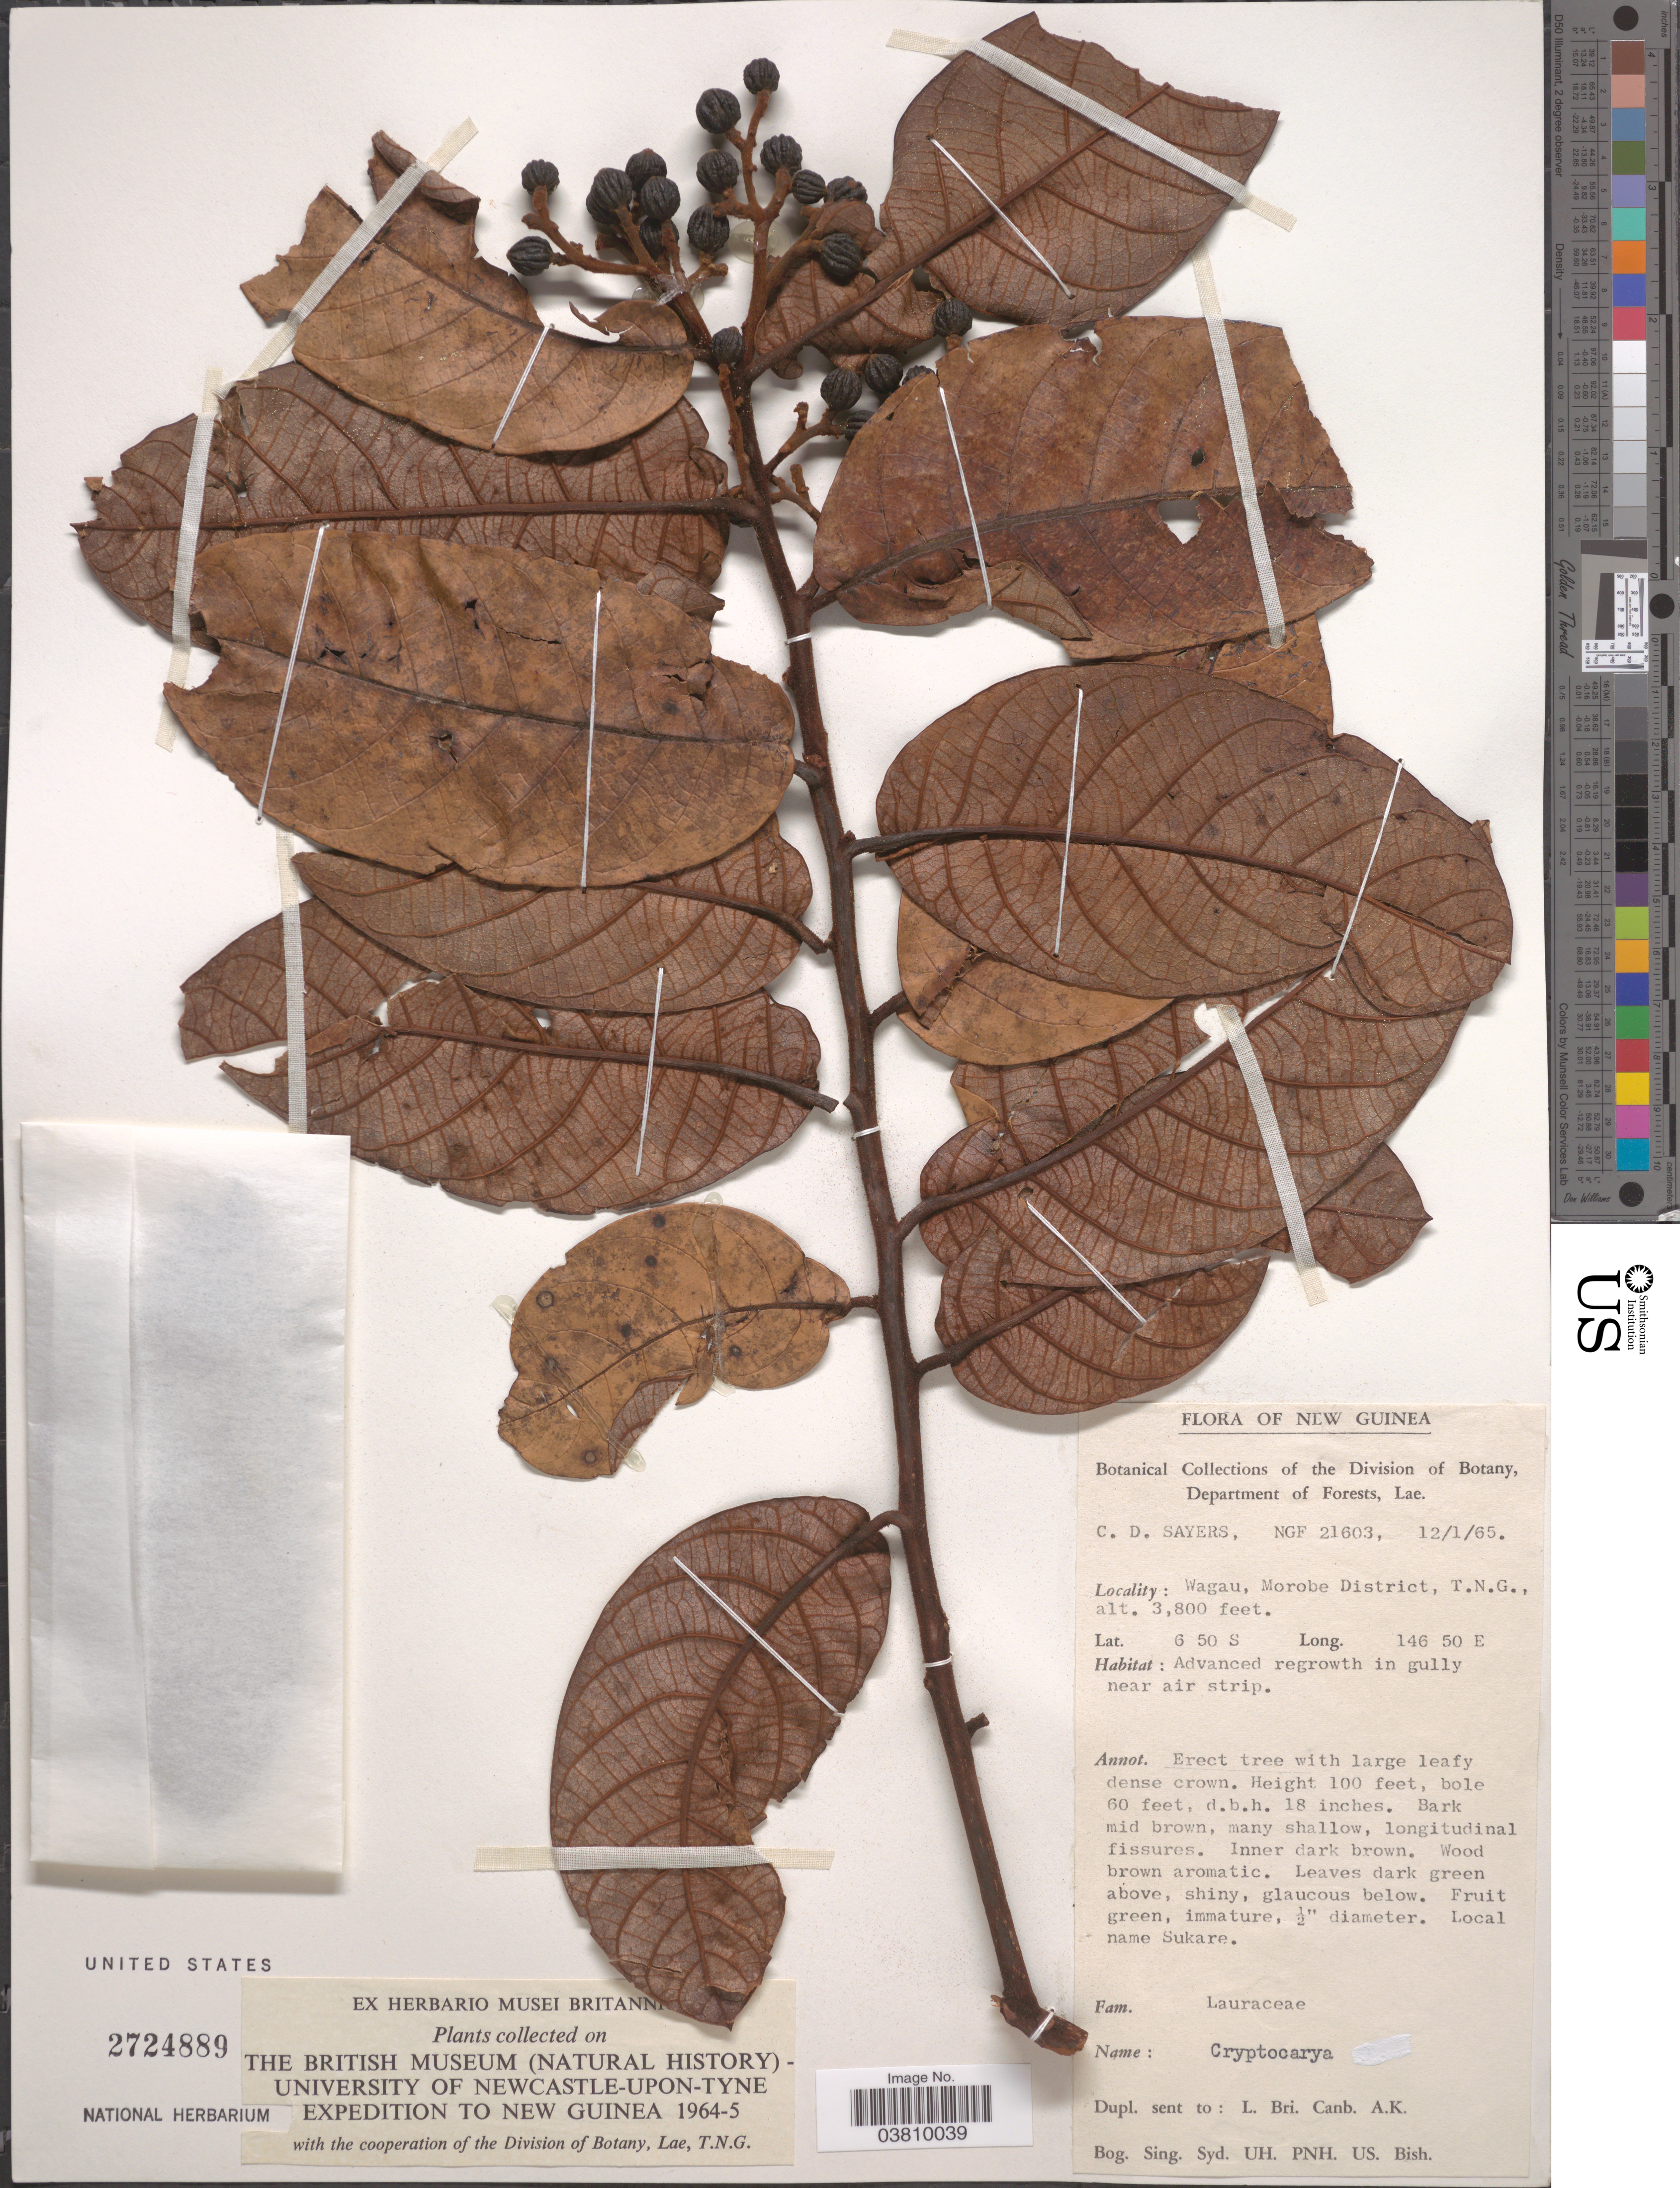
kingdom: Plantae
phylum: Tracheophyta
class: Magnoliopsida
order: Laurales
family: Lauraceae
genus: Cryptocarya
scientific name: Cryptocarya sp.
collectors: C. Sayers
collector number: NGF21603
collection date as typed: Transcribed d/m/y: 12/1/65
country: Papua New Guinea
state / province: Morobe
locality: New Guinea. Wagau, Morobe District, T.N.G.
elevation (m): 1158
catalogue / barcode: US 2724889